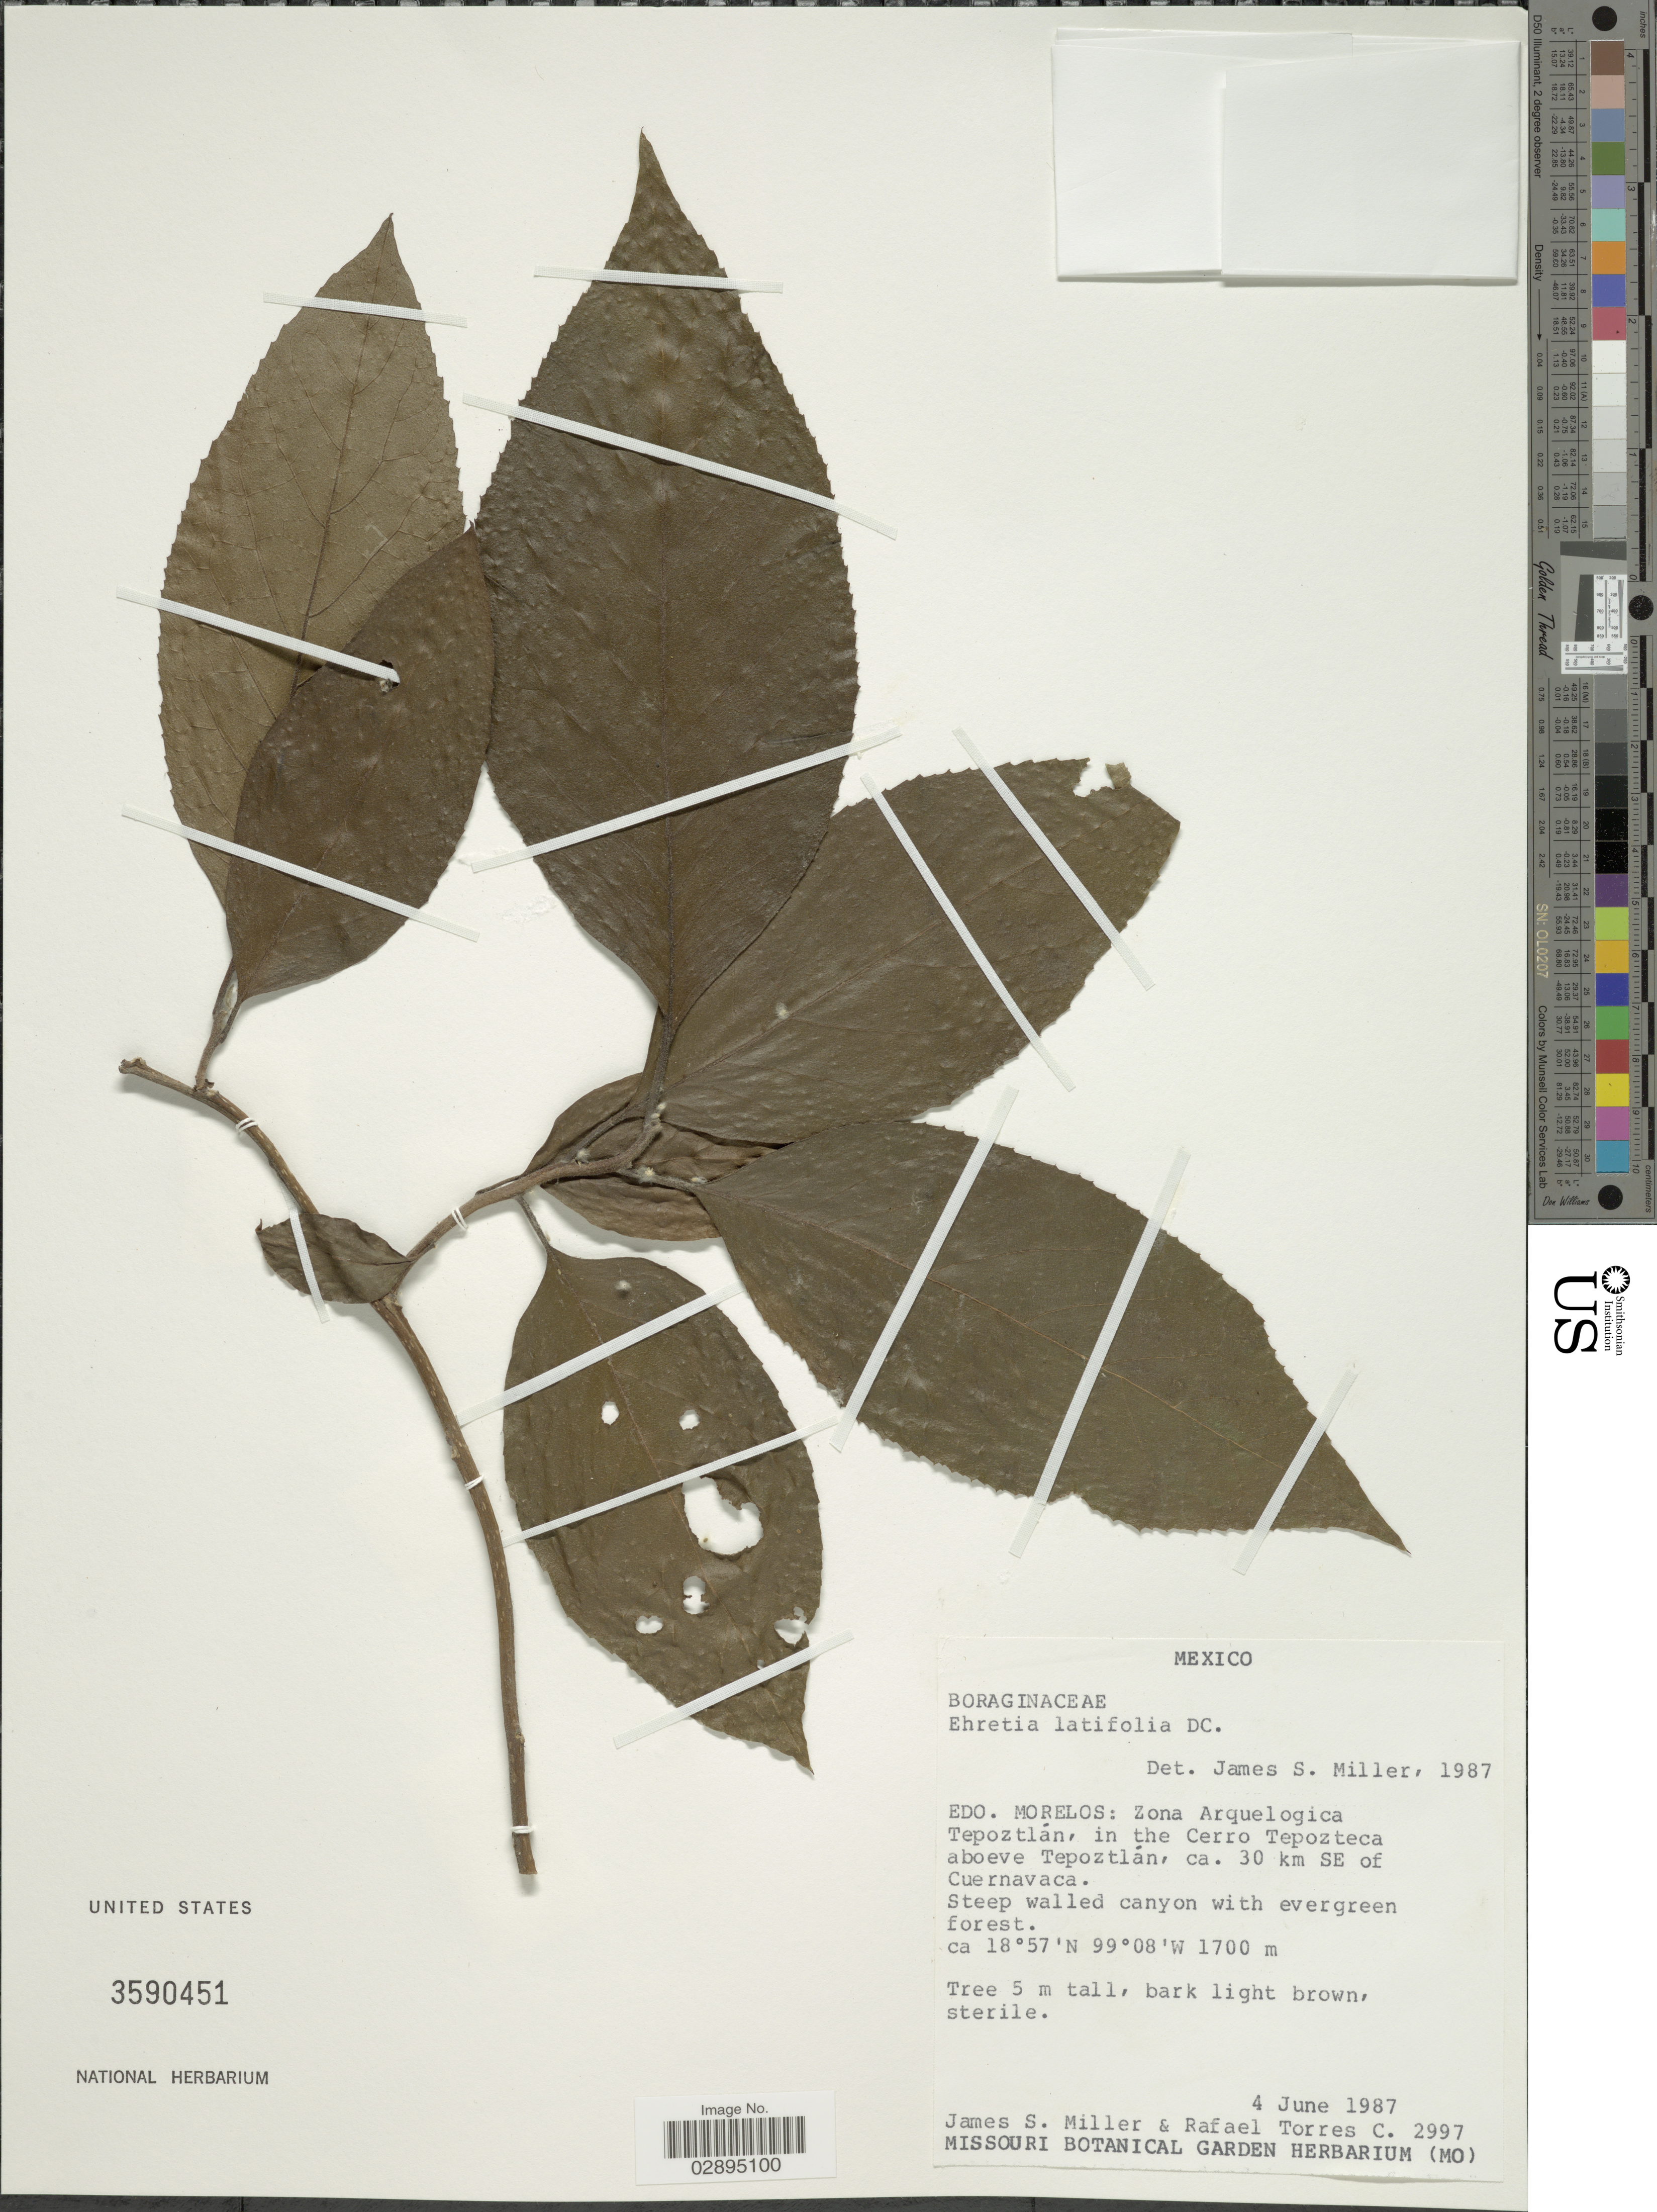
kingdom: Plantae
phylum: Tracheophyta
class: Magnoliopsida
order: Boraginales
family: Ehretiaceae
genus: Ehretia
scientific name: Ehretia latifolia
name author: DC.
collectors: J. S. Miller & R. Torres C.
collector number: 2997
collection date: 1987-06-04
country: Mexico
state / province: Morelos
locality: Edo. Morelos: Zona Arquelogica Tepoztlán, in the Cerro Tepozteca aboeve Tepoztlán, ca. 30 km SW of Cuernavaca.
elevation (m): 1700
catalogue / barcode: US 3590451